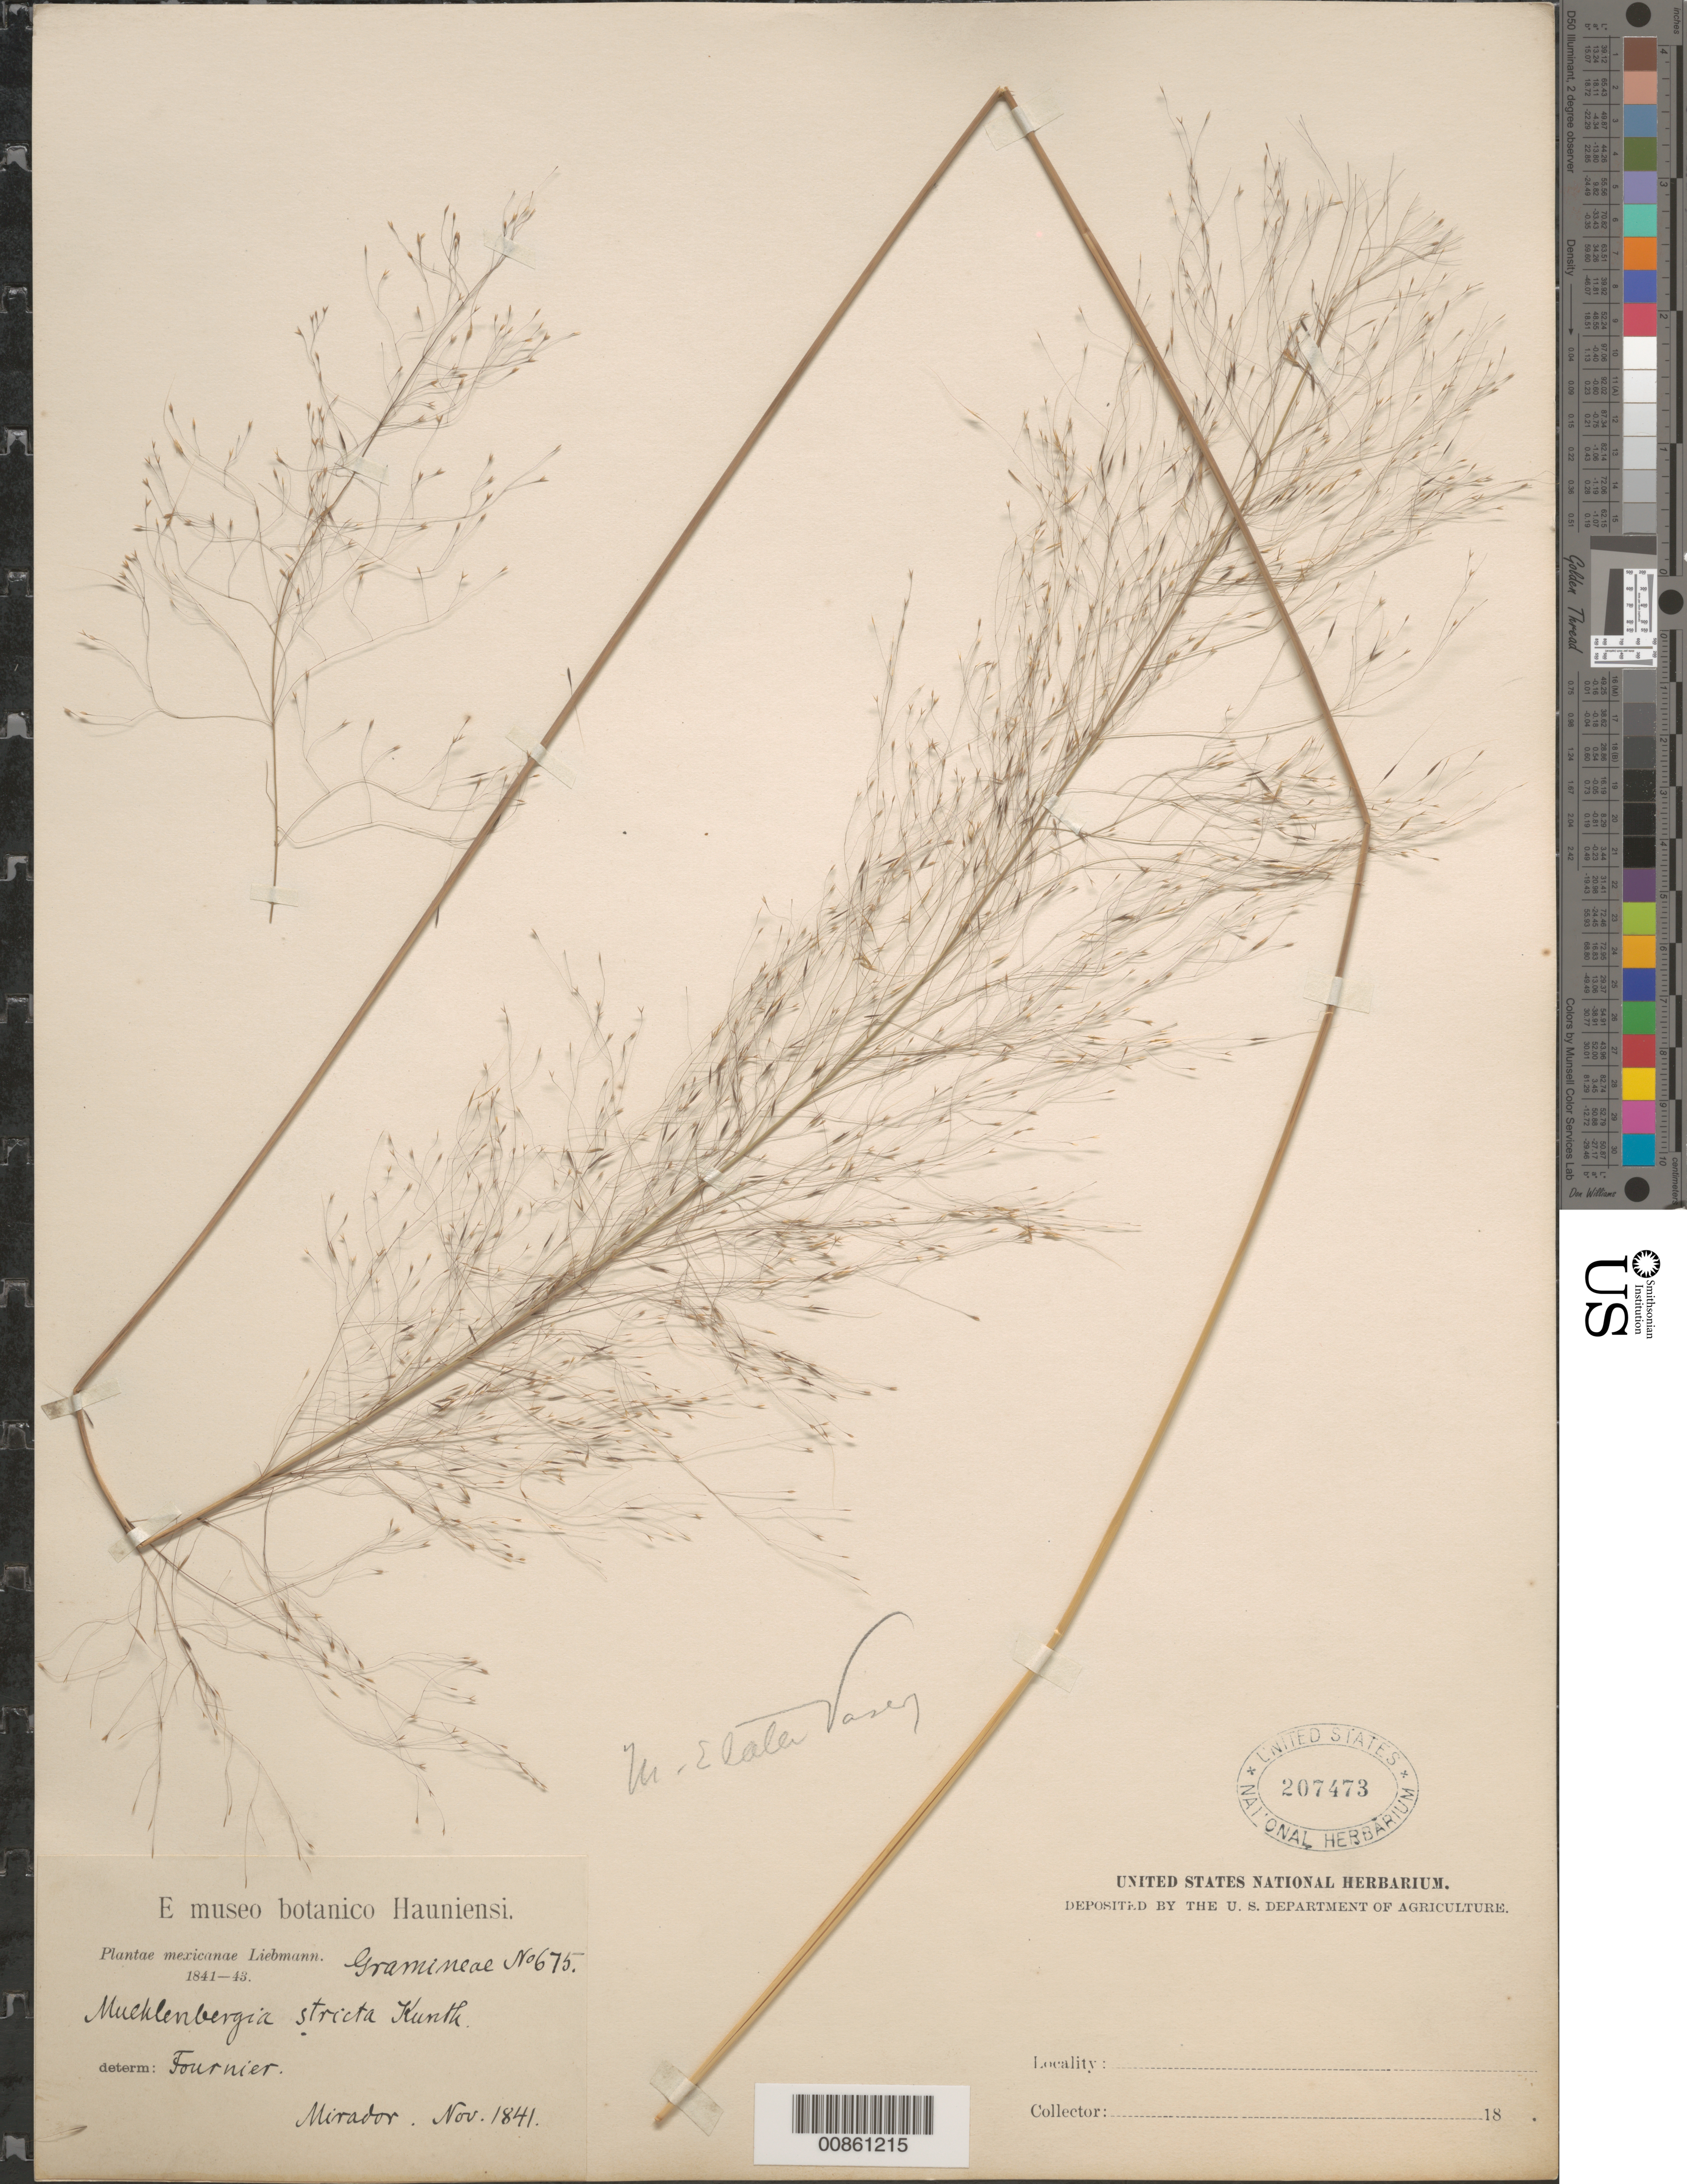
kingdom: Plantae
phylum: Tracheophyta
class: Liliopsida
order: Poales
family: Poaceae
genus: Muhlenbergia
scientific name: Muhlenbergia capillaris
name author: (Lam.) Trin.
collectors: F. M. Liebmann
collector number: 675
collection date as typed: Nov 1841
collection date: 1841-11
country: Mexico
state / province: Oaxaca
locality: Mirador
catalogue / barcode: US 207473